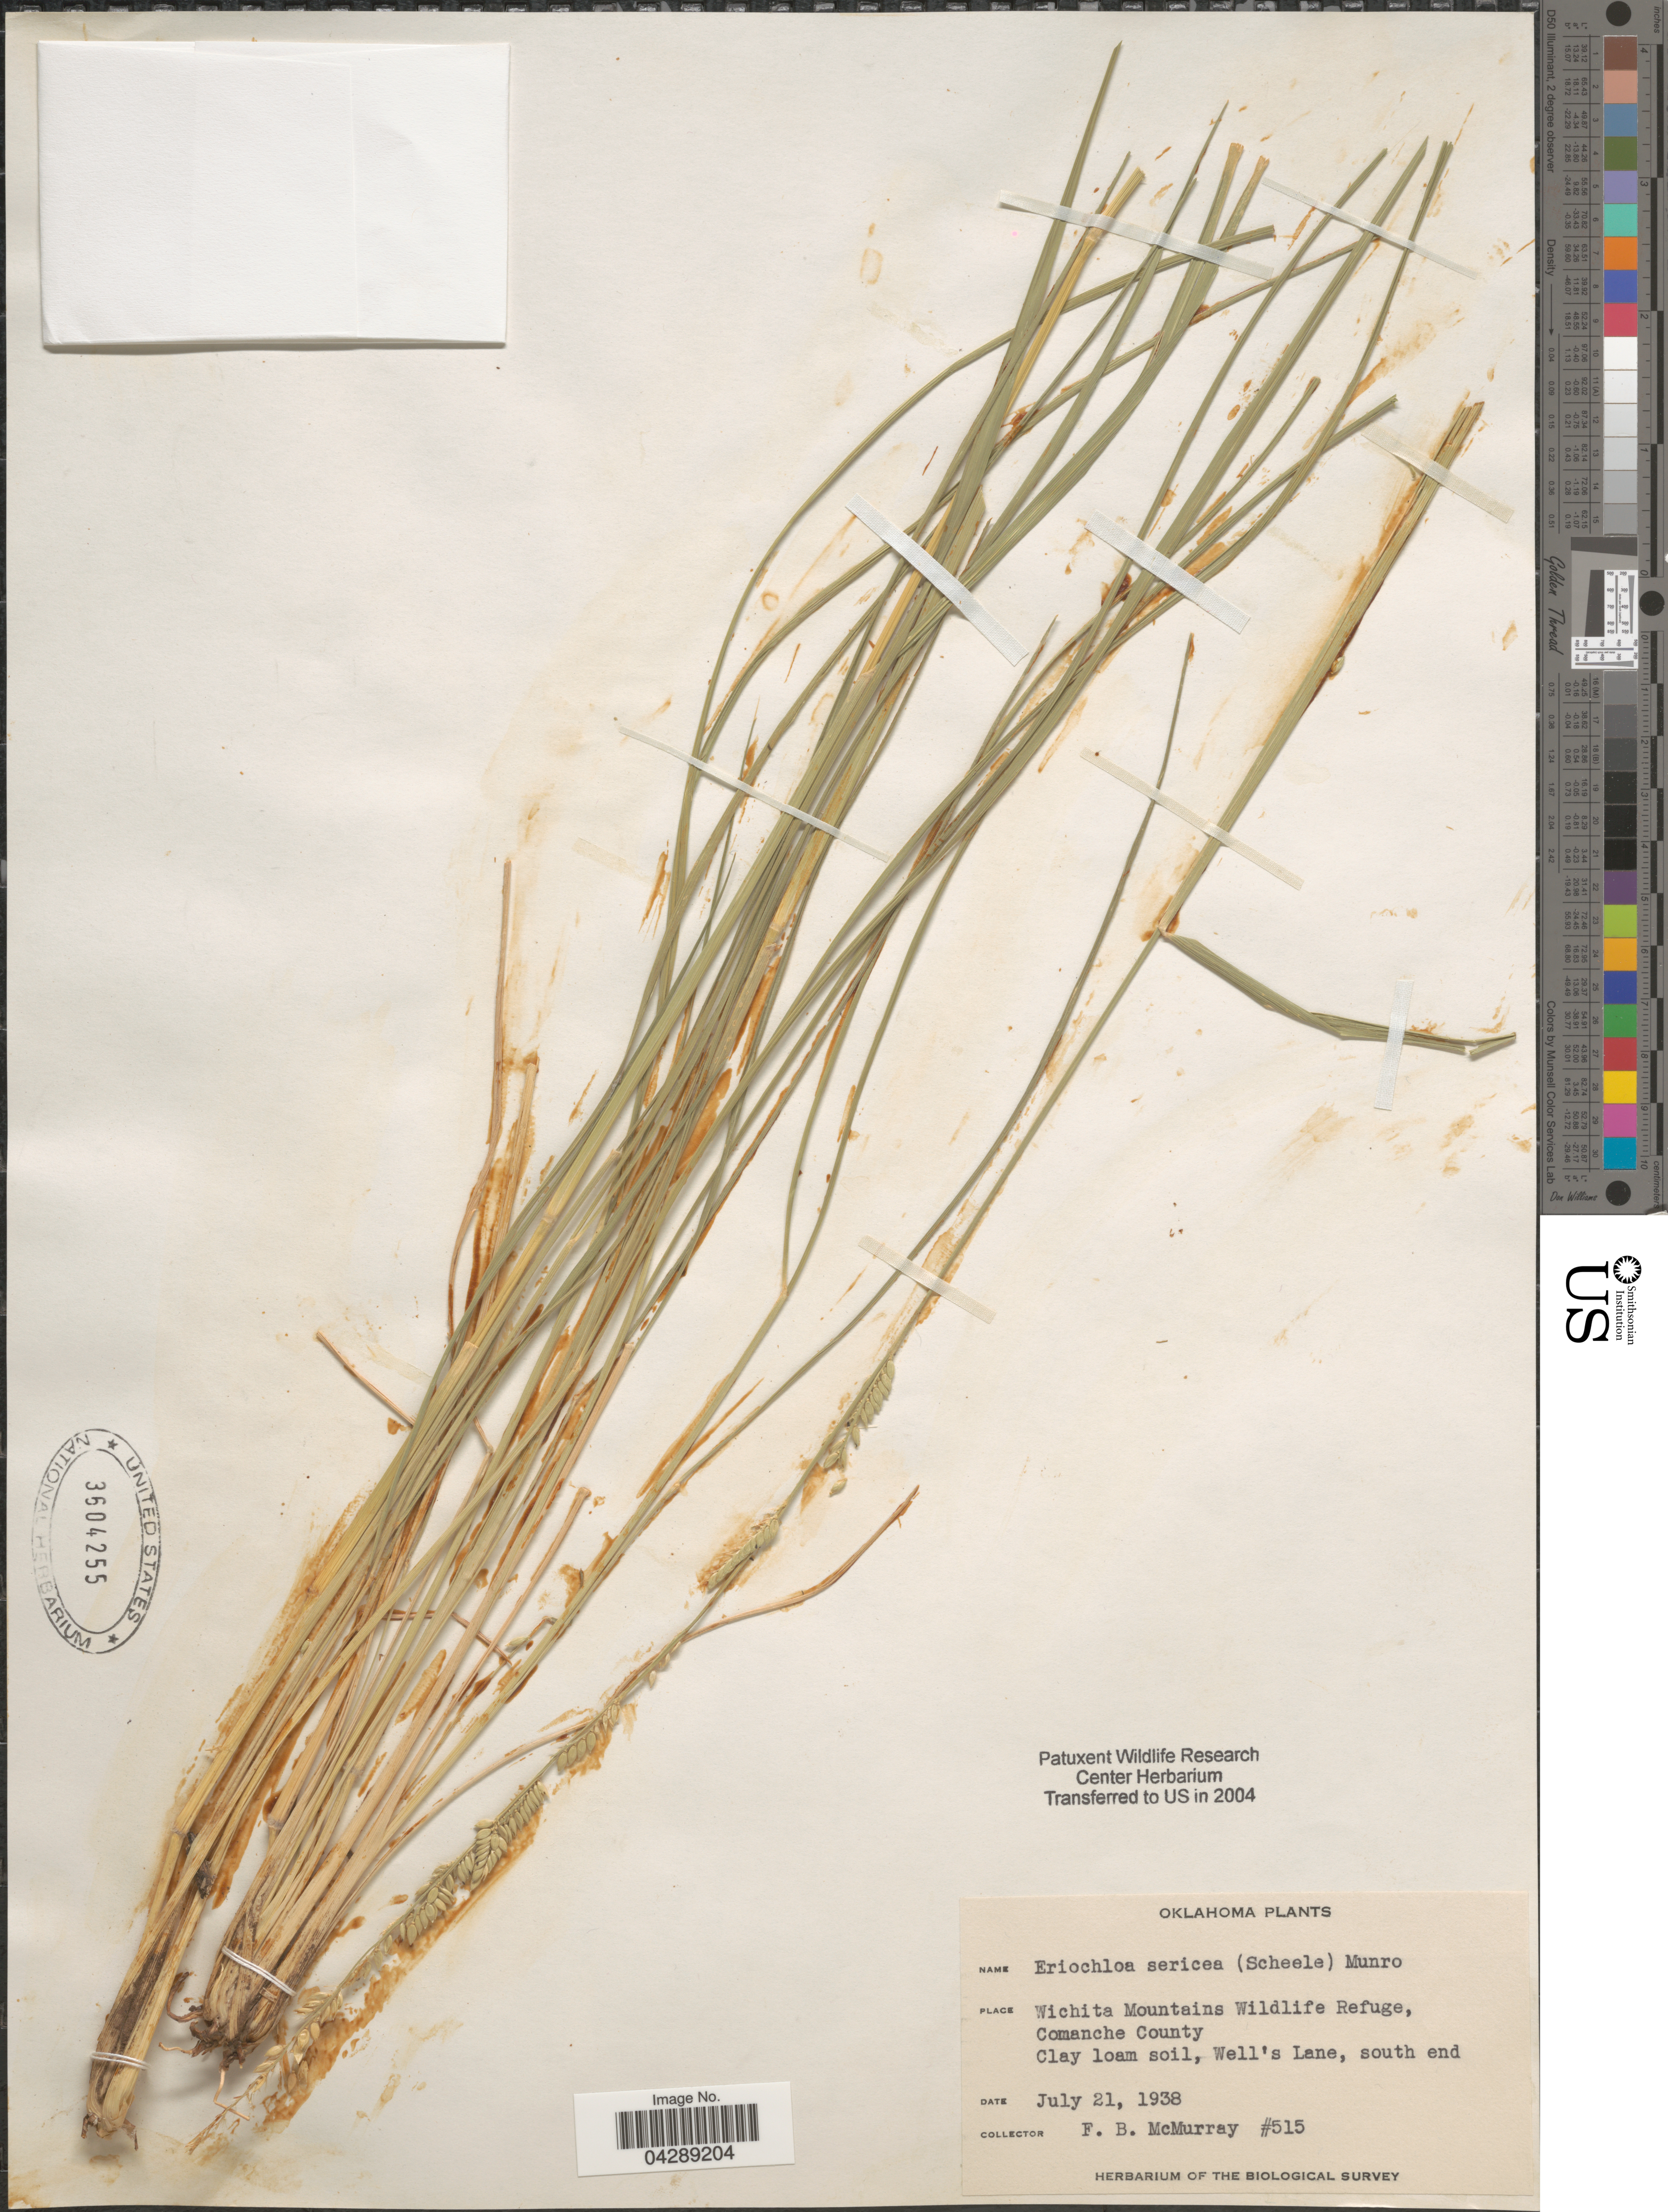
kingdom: Plantae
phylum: Tracheophyta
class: Liliopsida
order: Poales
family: Poaceae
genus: Eriochloa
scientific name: Eriochloa sericea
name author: (Scheele) Munro ex Vasey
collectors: F. McMurray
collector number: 515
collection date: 1938-07-21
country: United States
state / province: Oklahoma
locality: Wichita Mountains Wildlife Refuge, Comanche County. Clay loam soil, Well's Lane, south end. Biological Survey .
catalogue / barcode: US 3604255